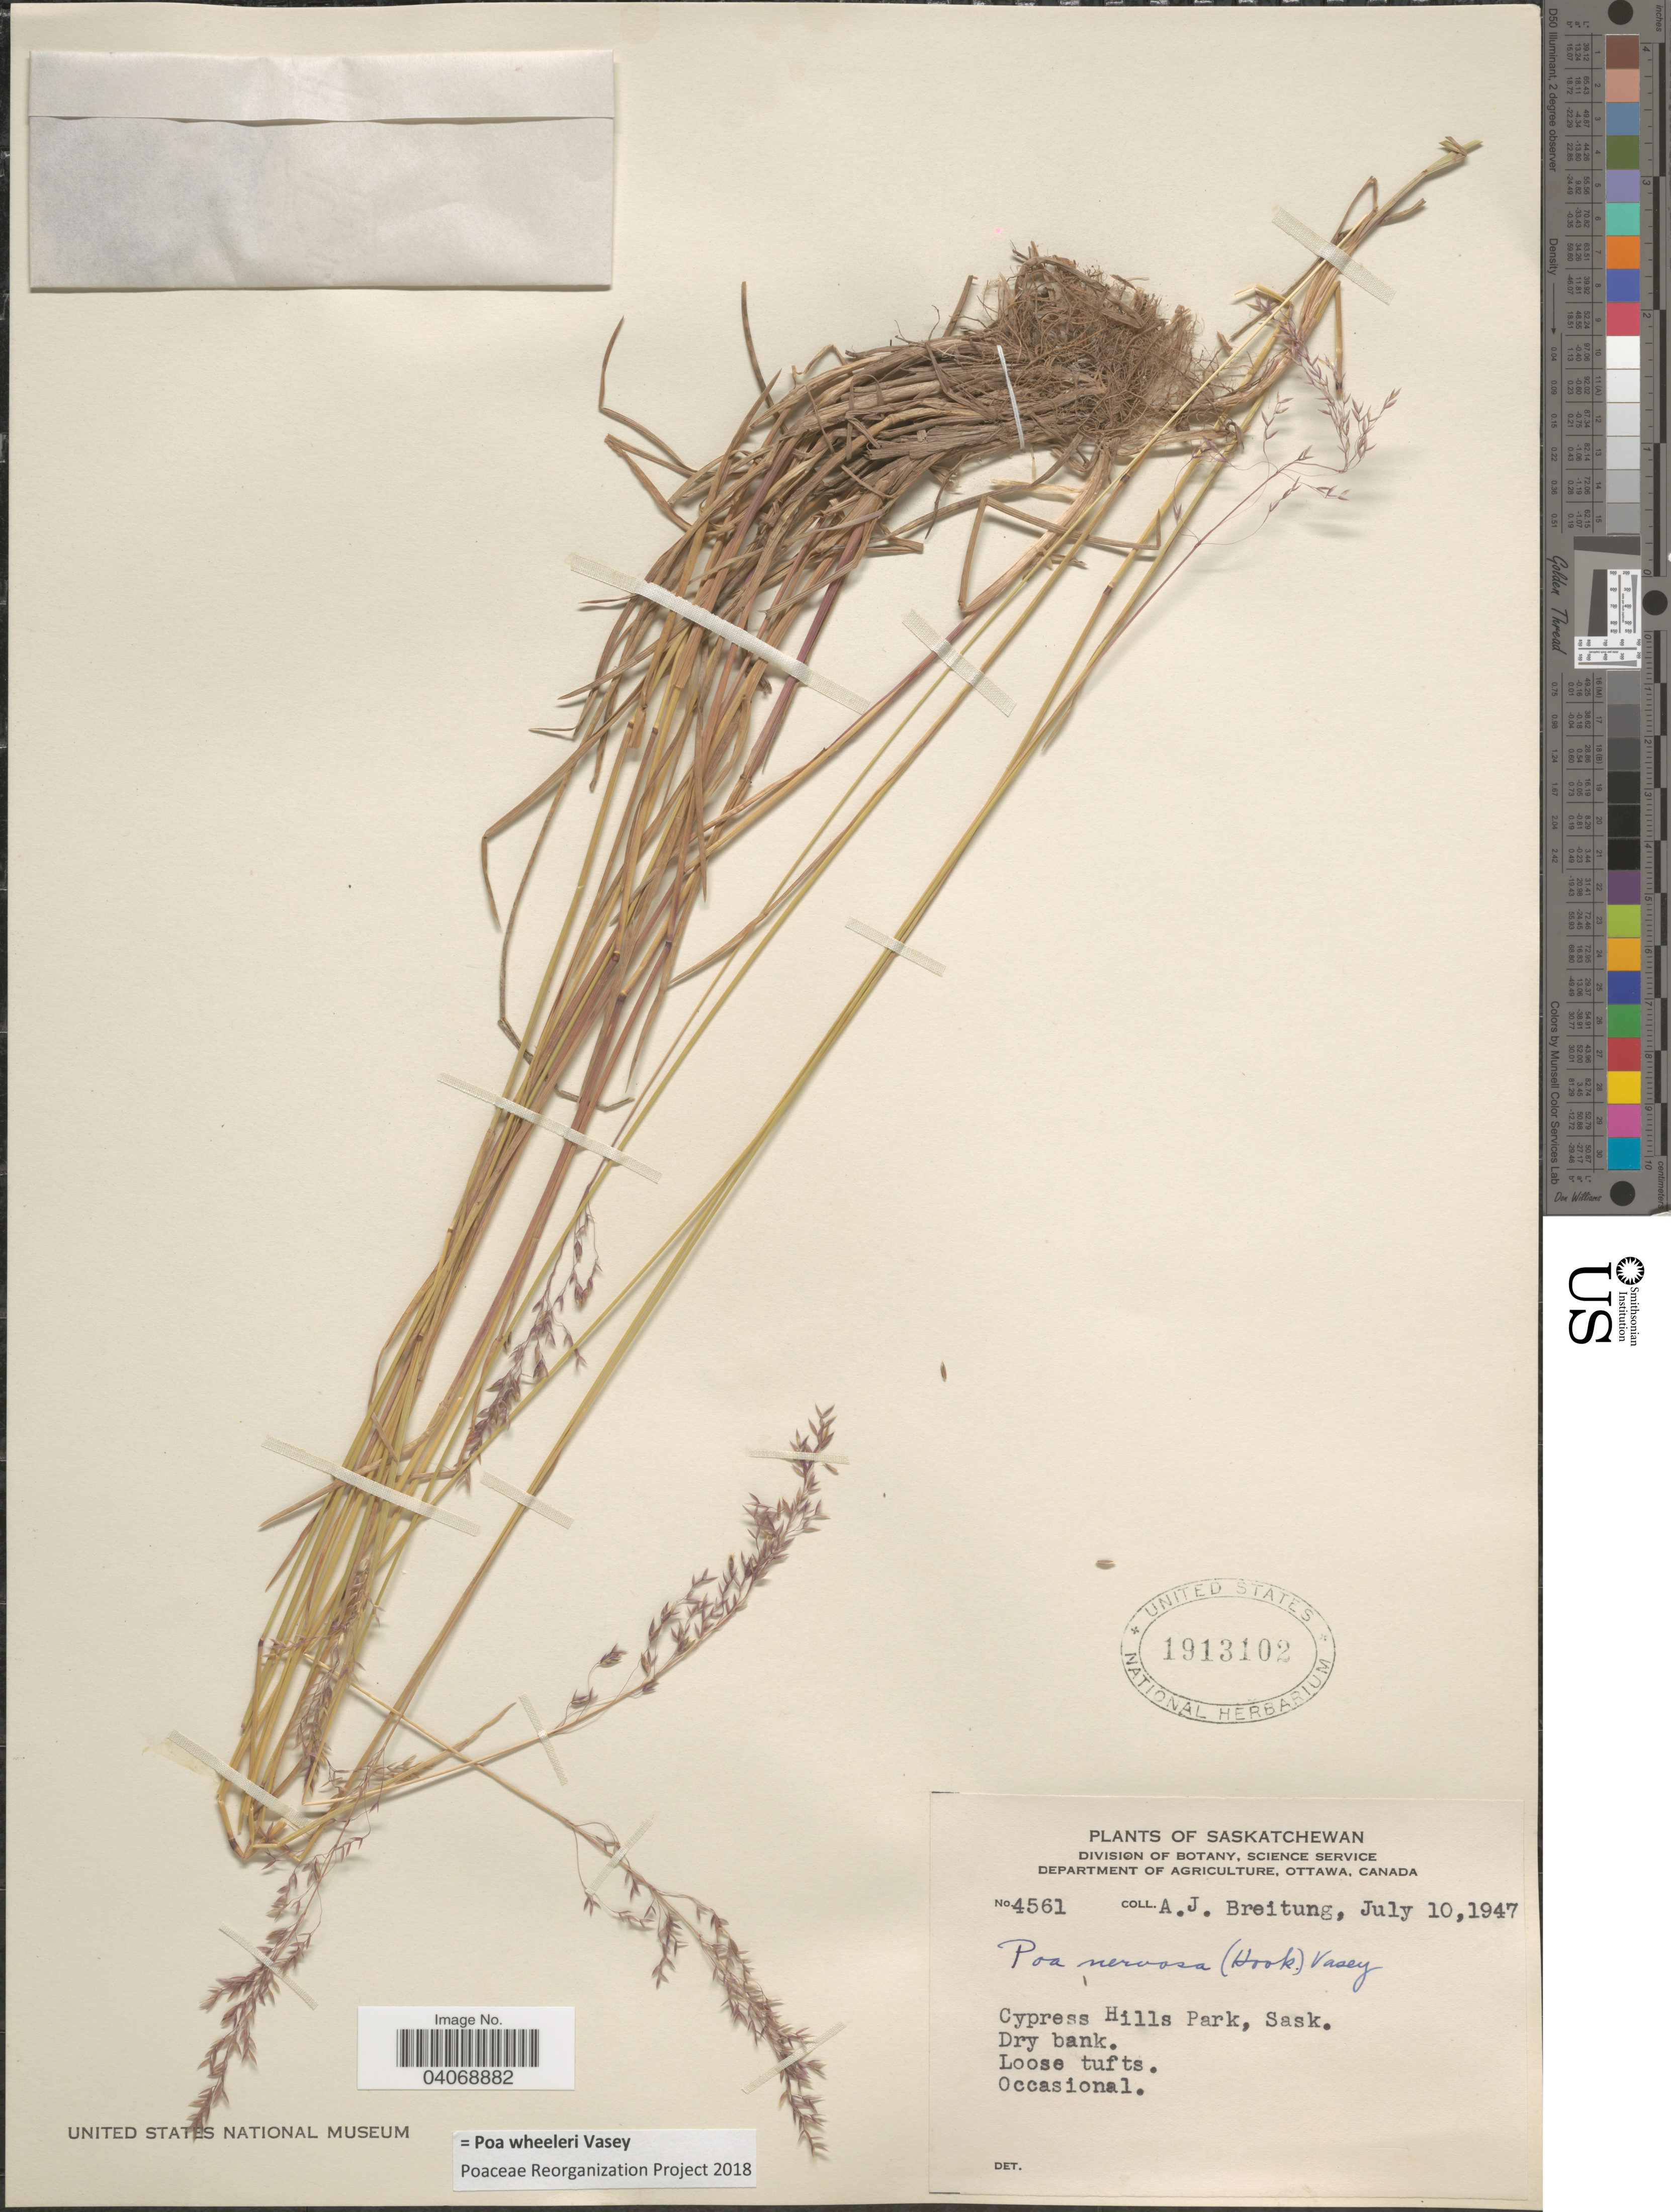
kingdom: Plantae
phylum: Tracheophyta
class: Liliopsida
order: Poales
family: Poaceae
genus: Poa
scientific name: Poa wheeleri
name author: Vasey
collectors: A. Breitung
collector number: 4561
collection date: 1947-07-10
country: Canada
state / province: Saskatchewan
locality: Cypress Hills Park.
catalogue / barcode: US 1913102